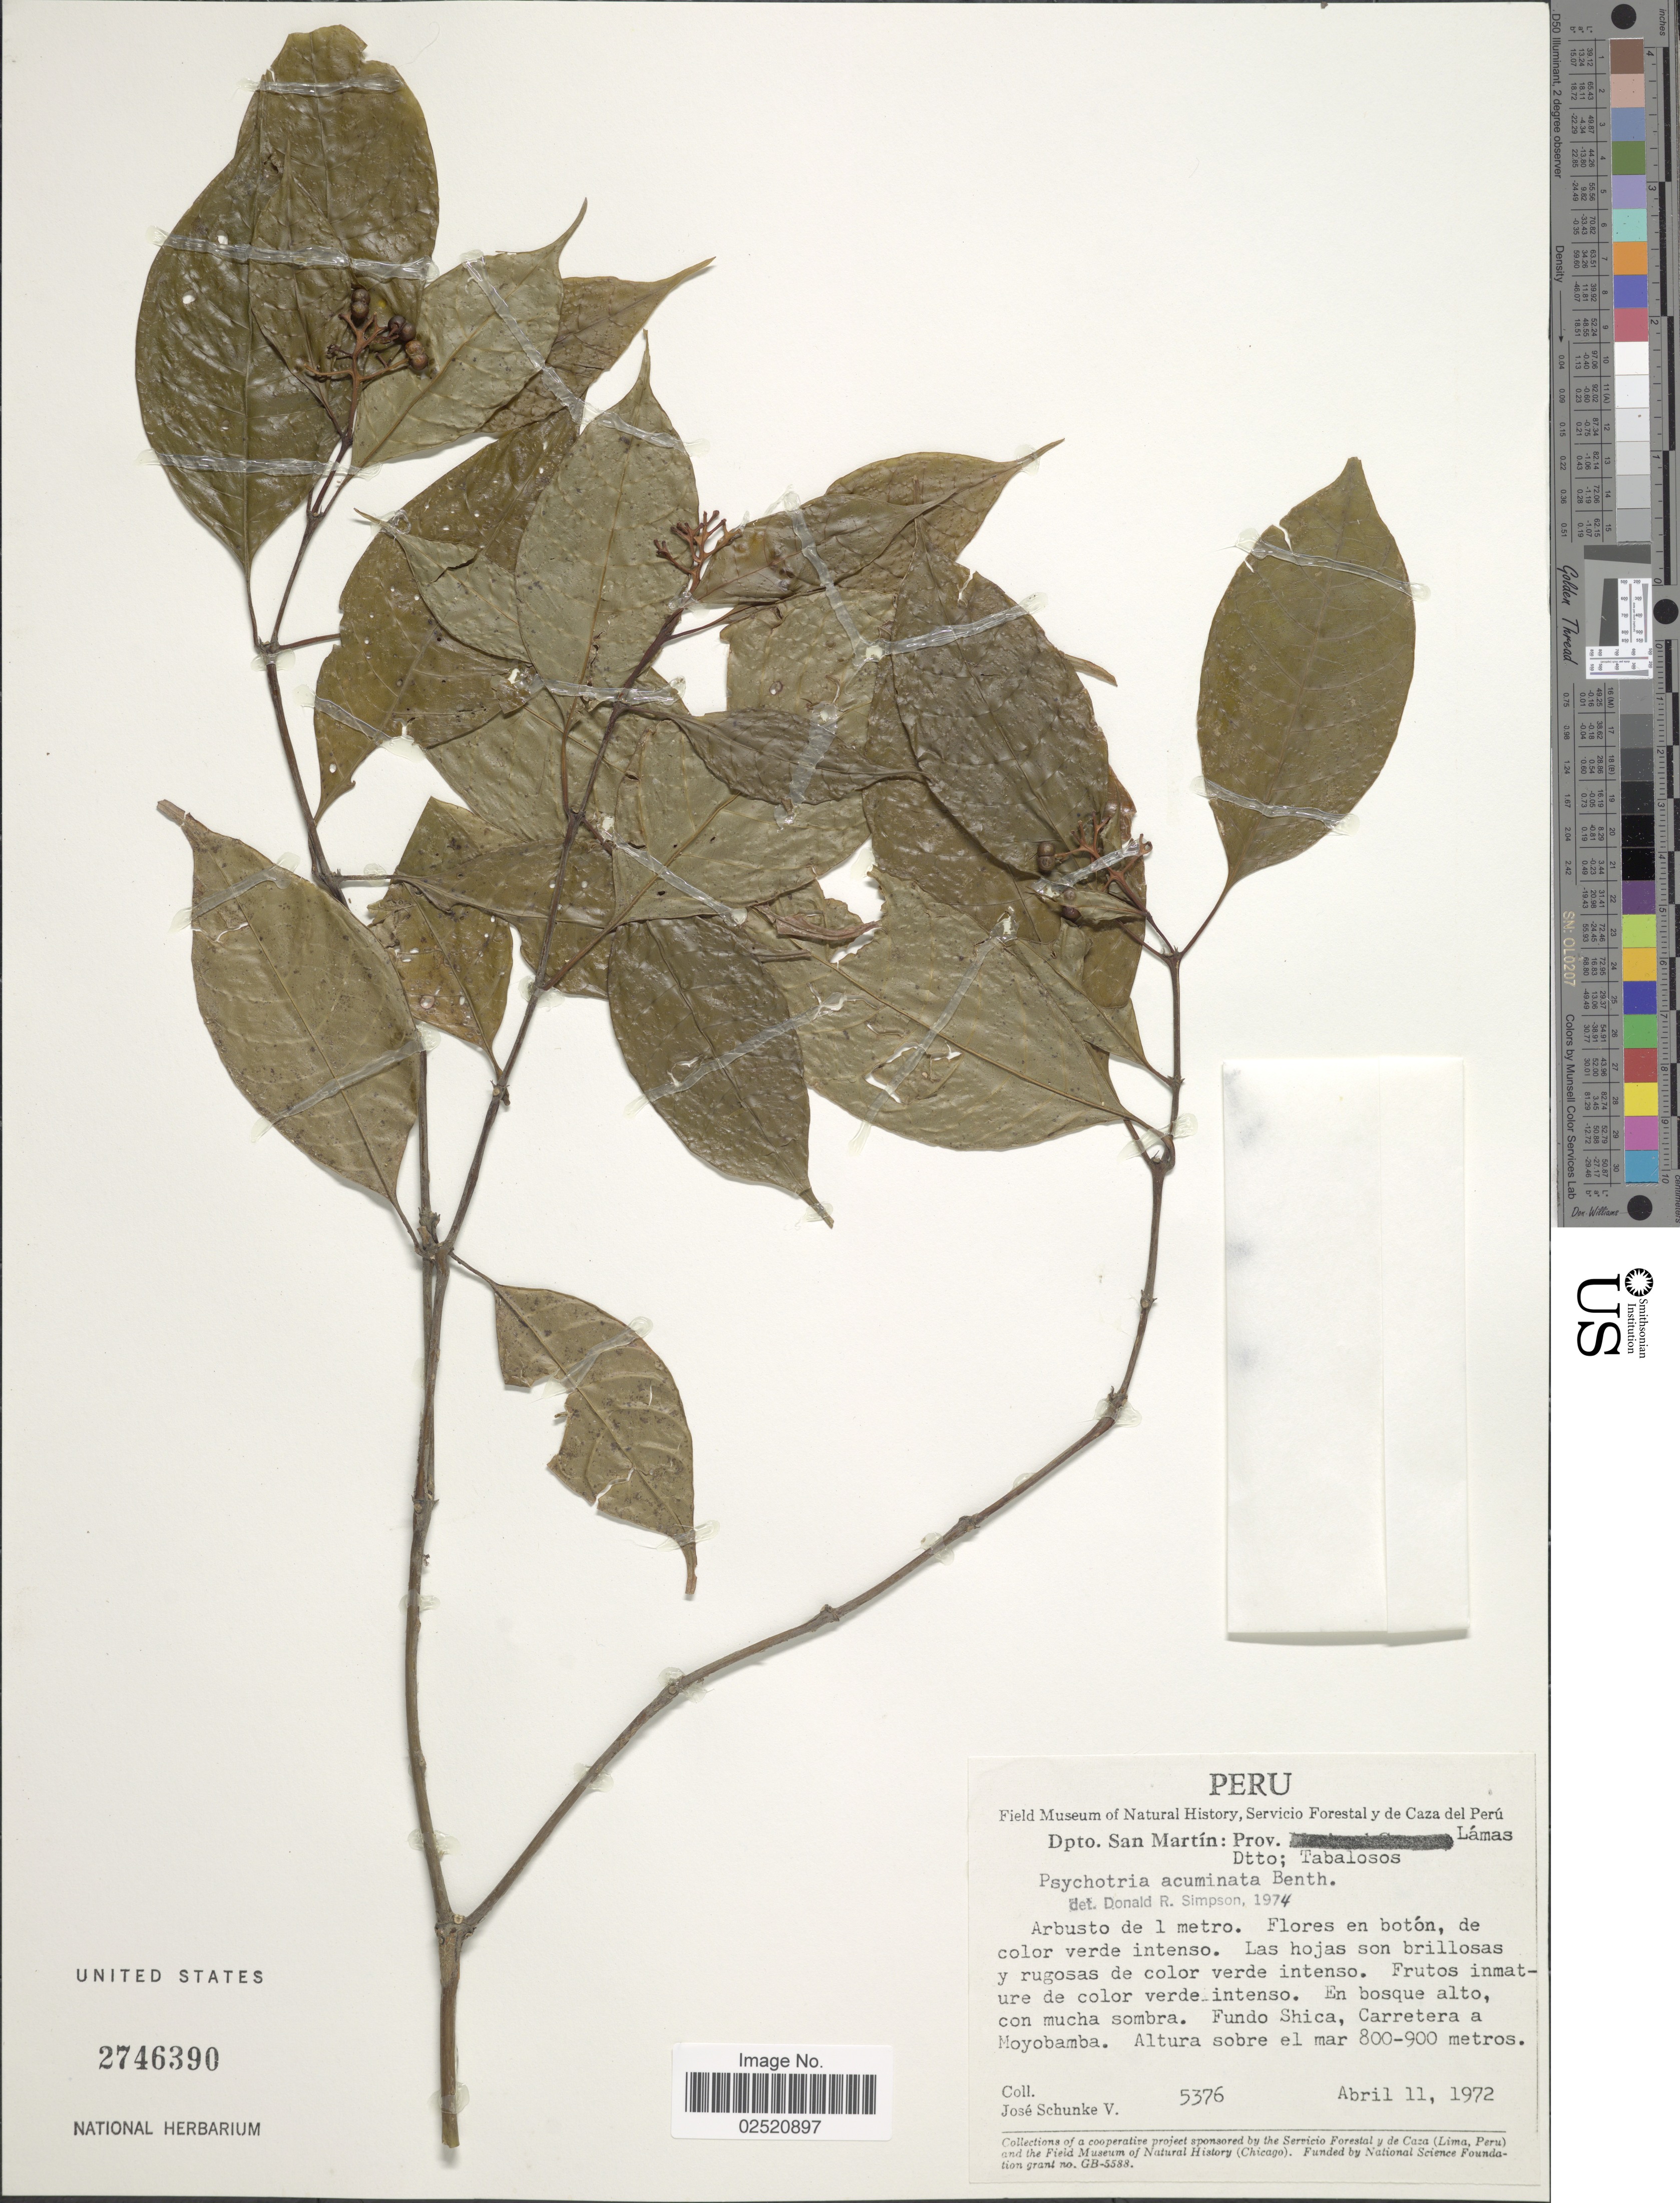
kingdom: Plantae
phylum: Tracheophyta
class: Magnoliopsida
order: Gentianales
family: Rubiaceae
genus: Psychotria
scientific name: Psychotria acuminata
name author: Benth.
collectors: J. Schunke Vigo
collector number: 5376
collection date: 1972-04-11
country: Peru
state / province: San Martín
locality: Prov. Lamas, Dtto; Tabalosos, en bosque aloto, con mucha sombra, Funda Shica, Carretera a Moyobamba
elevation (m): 800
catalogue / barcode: US 2746390